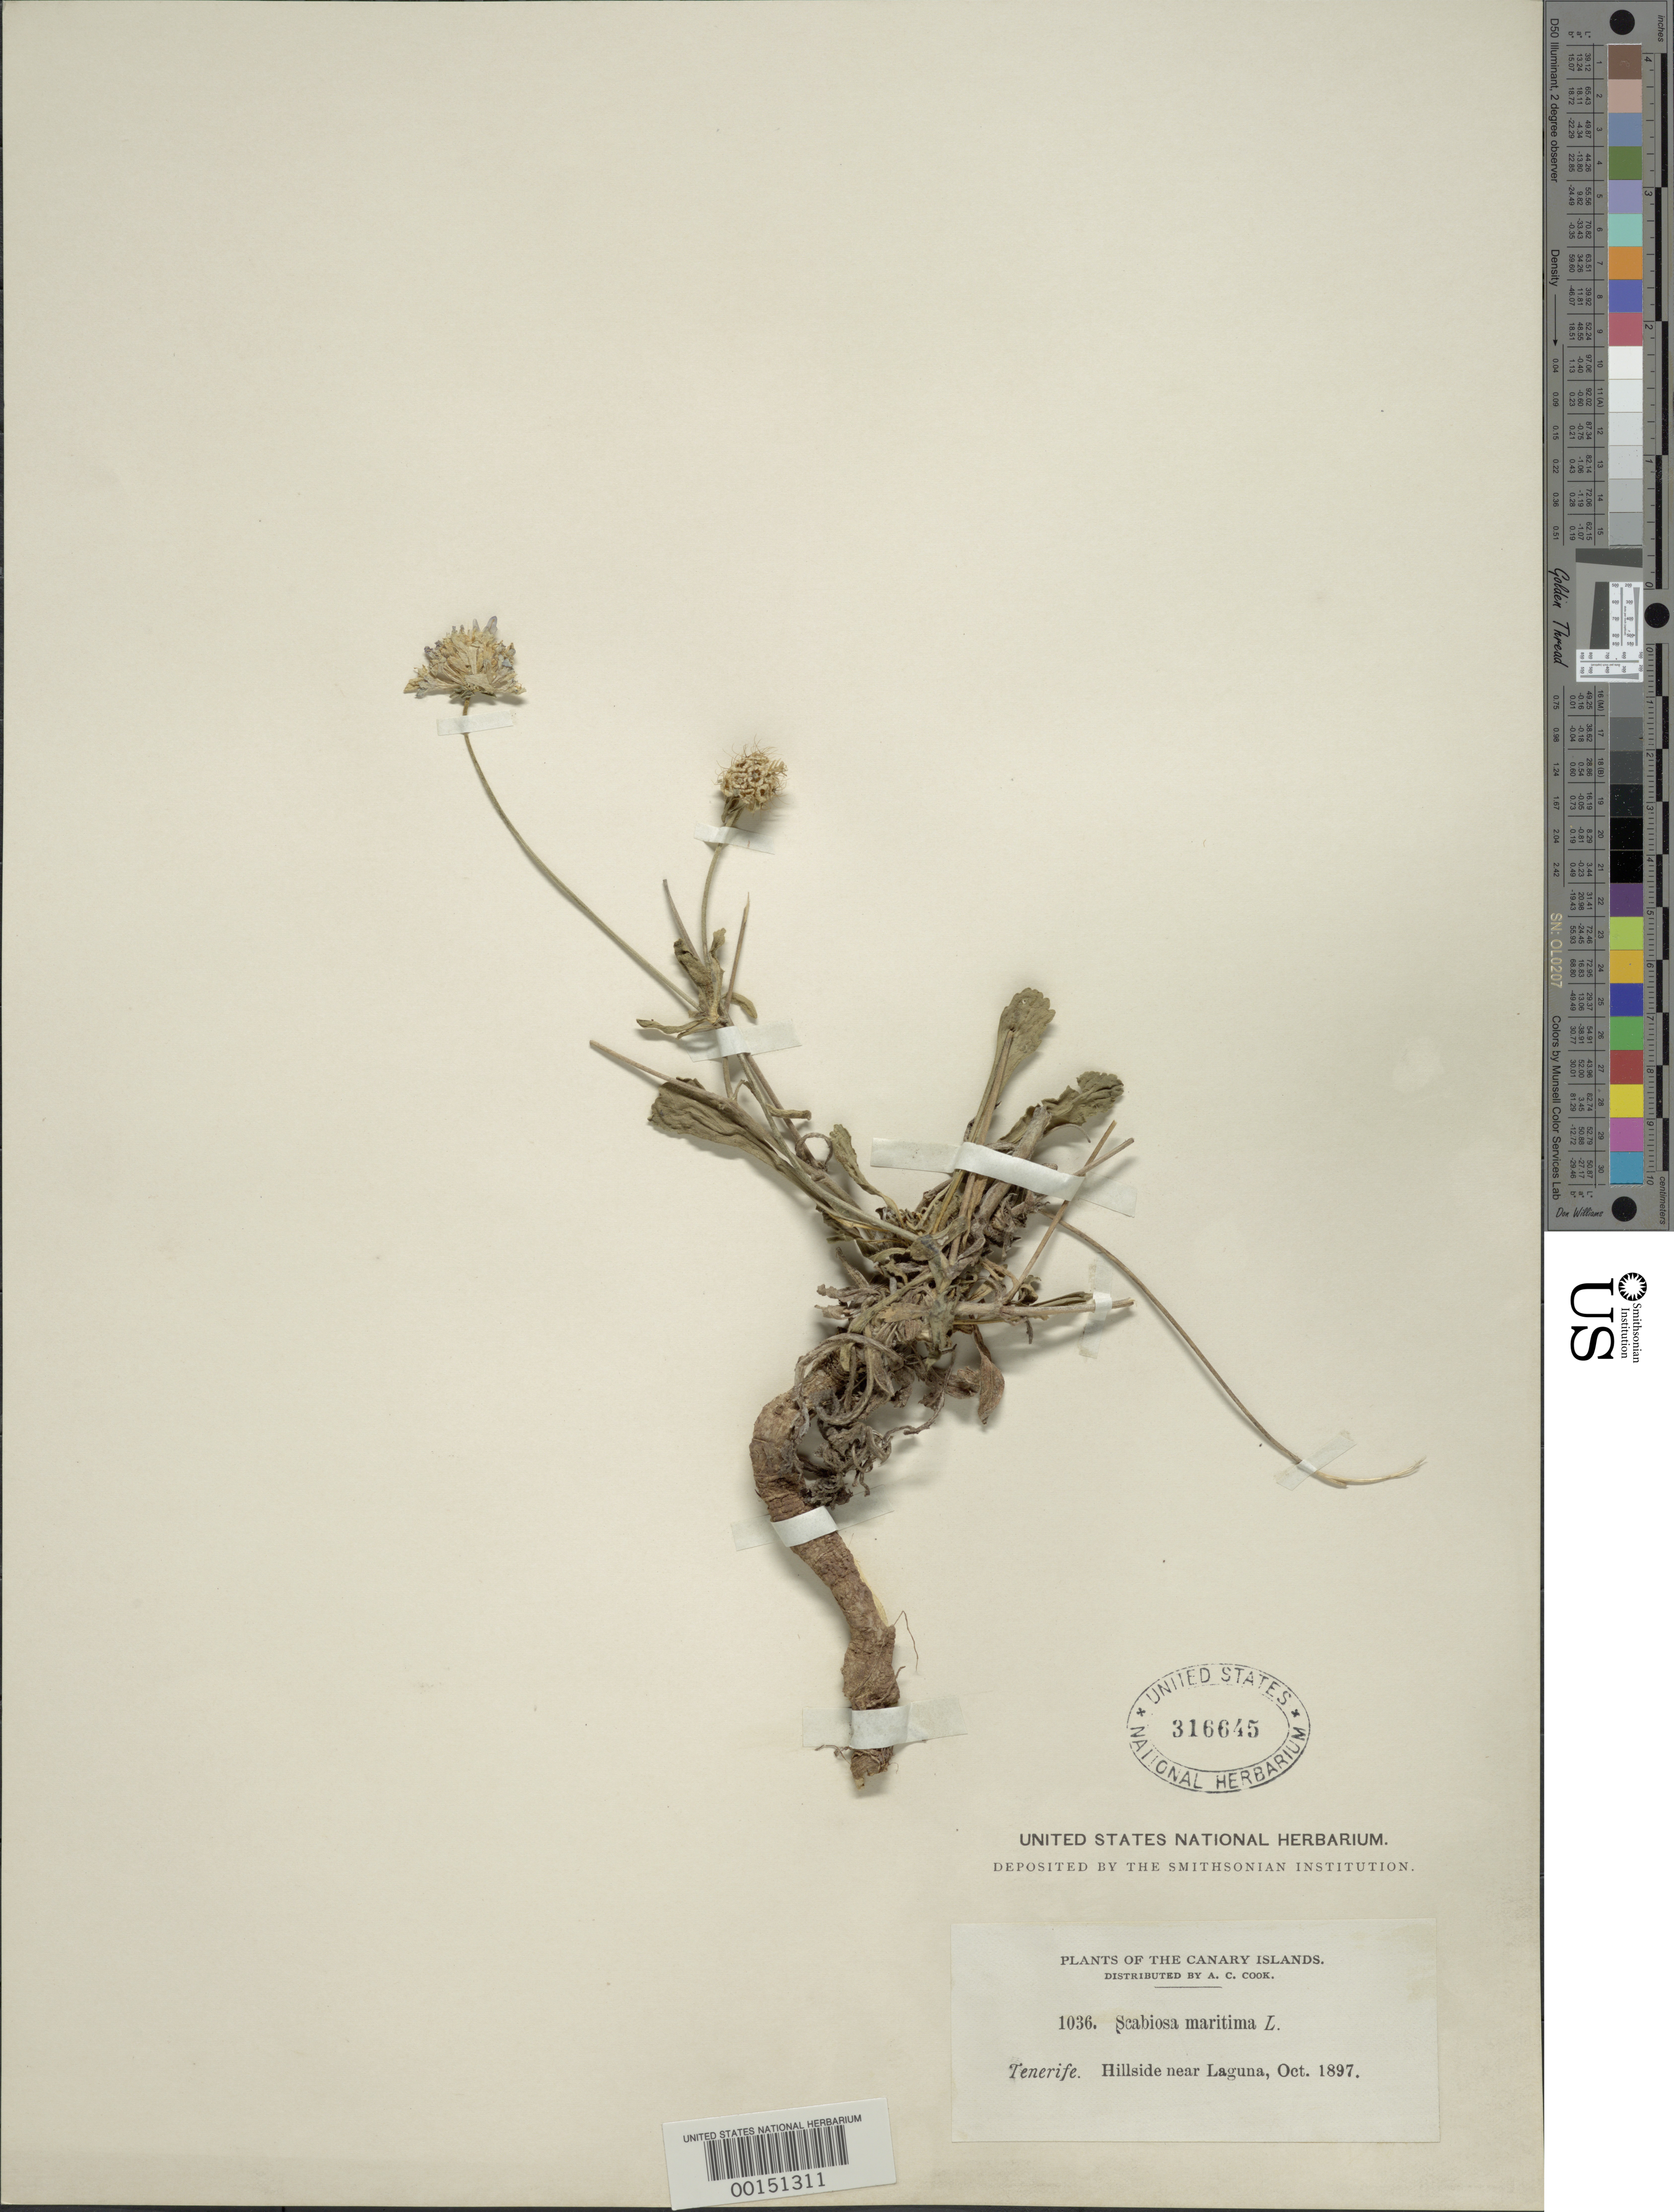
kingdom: Plantae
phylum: Tracheophyta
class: Magnoliopsida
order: Dipsacales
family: Caprifoliaceae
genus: Scabiosa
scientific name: Scabiosa maritima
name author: L.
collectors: Alice C. Cook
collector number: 1036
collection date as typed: Oct 1897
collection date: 1897-10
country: Spain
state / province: Canarias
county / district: Santa Cruz de Tenerife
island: Tenerife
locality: Near Laguna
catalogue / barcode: US 316645